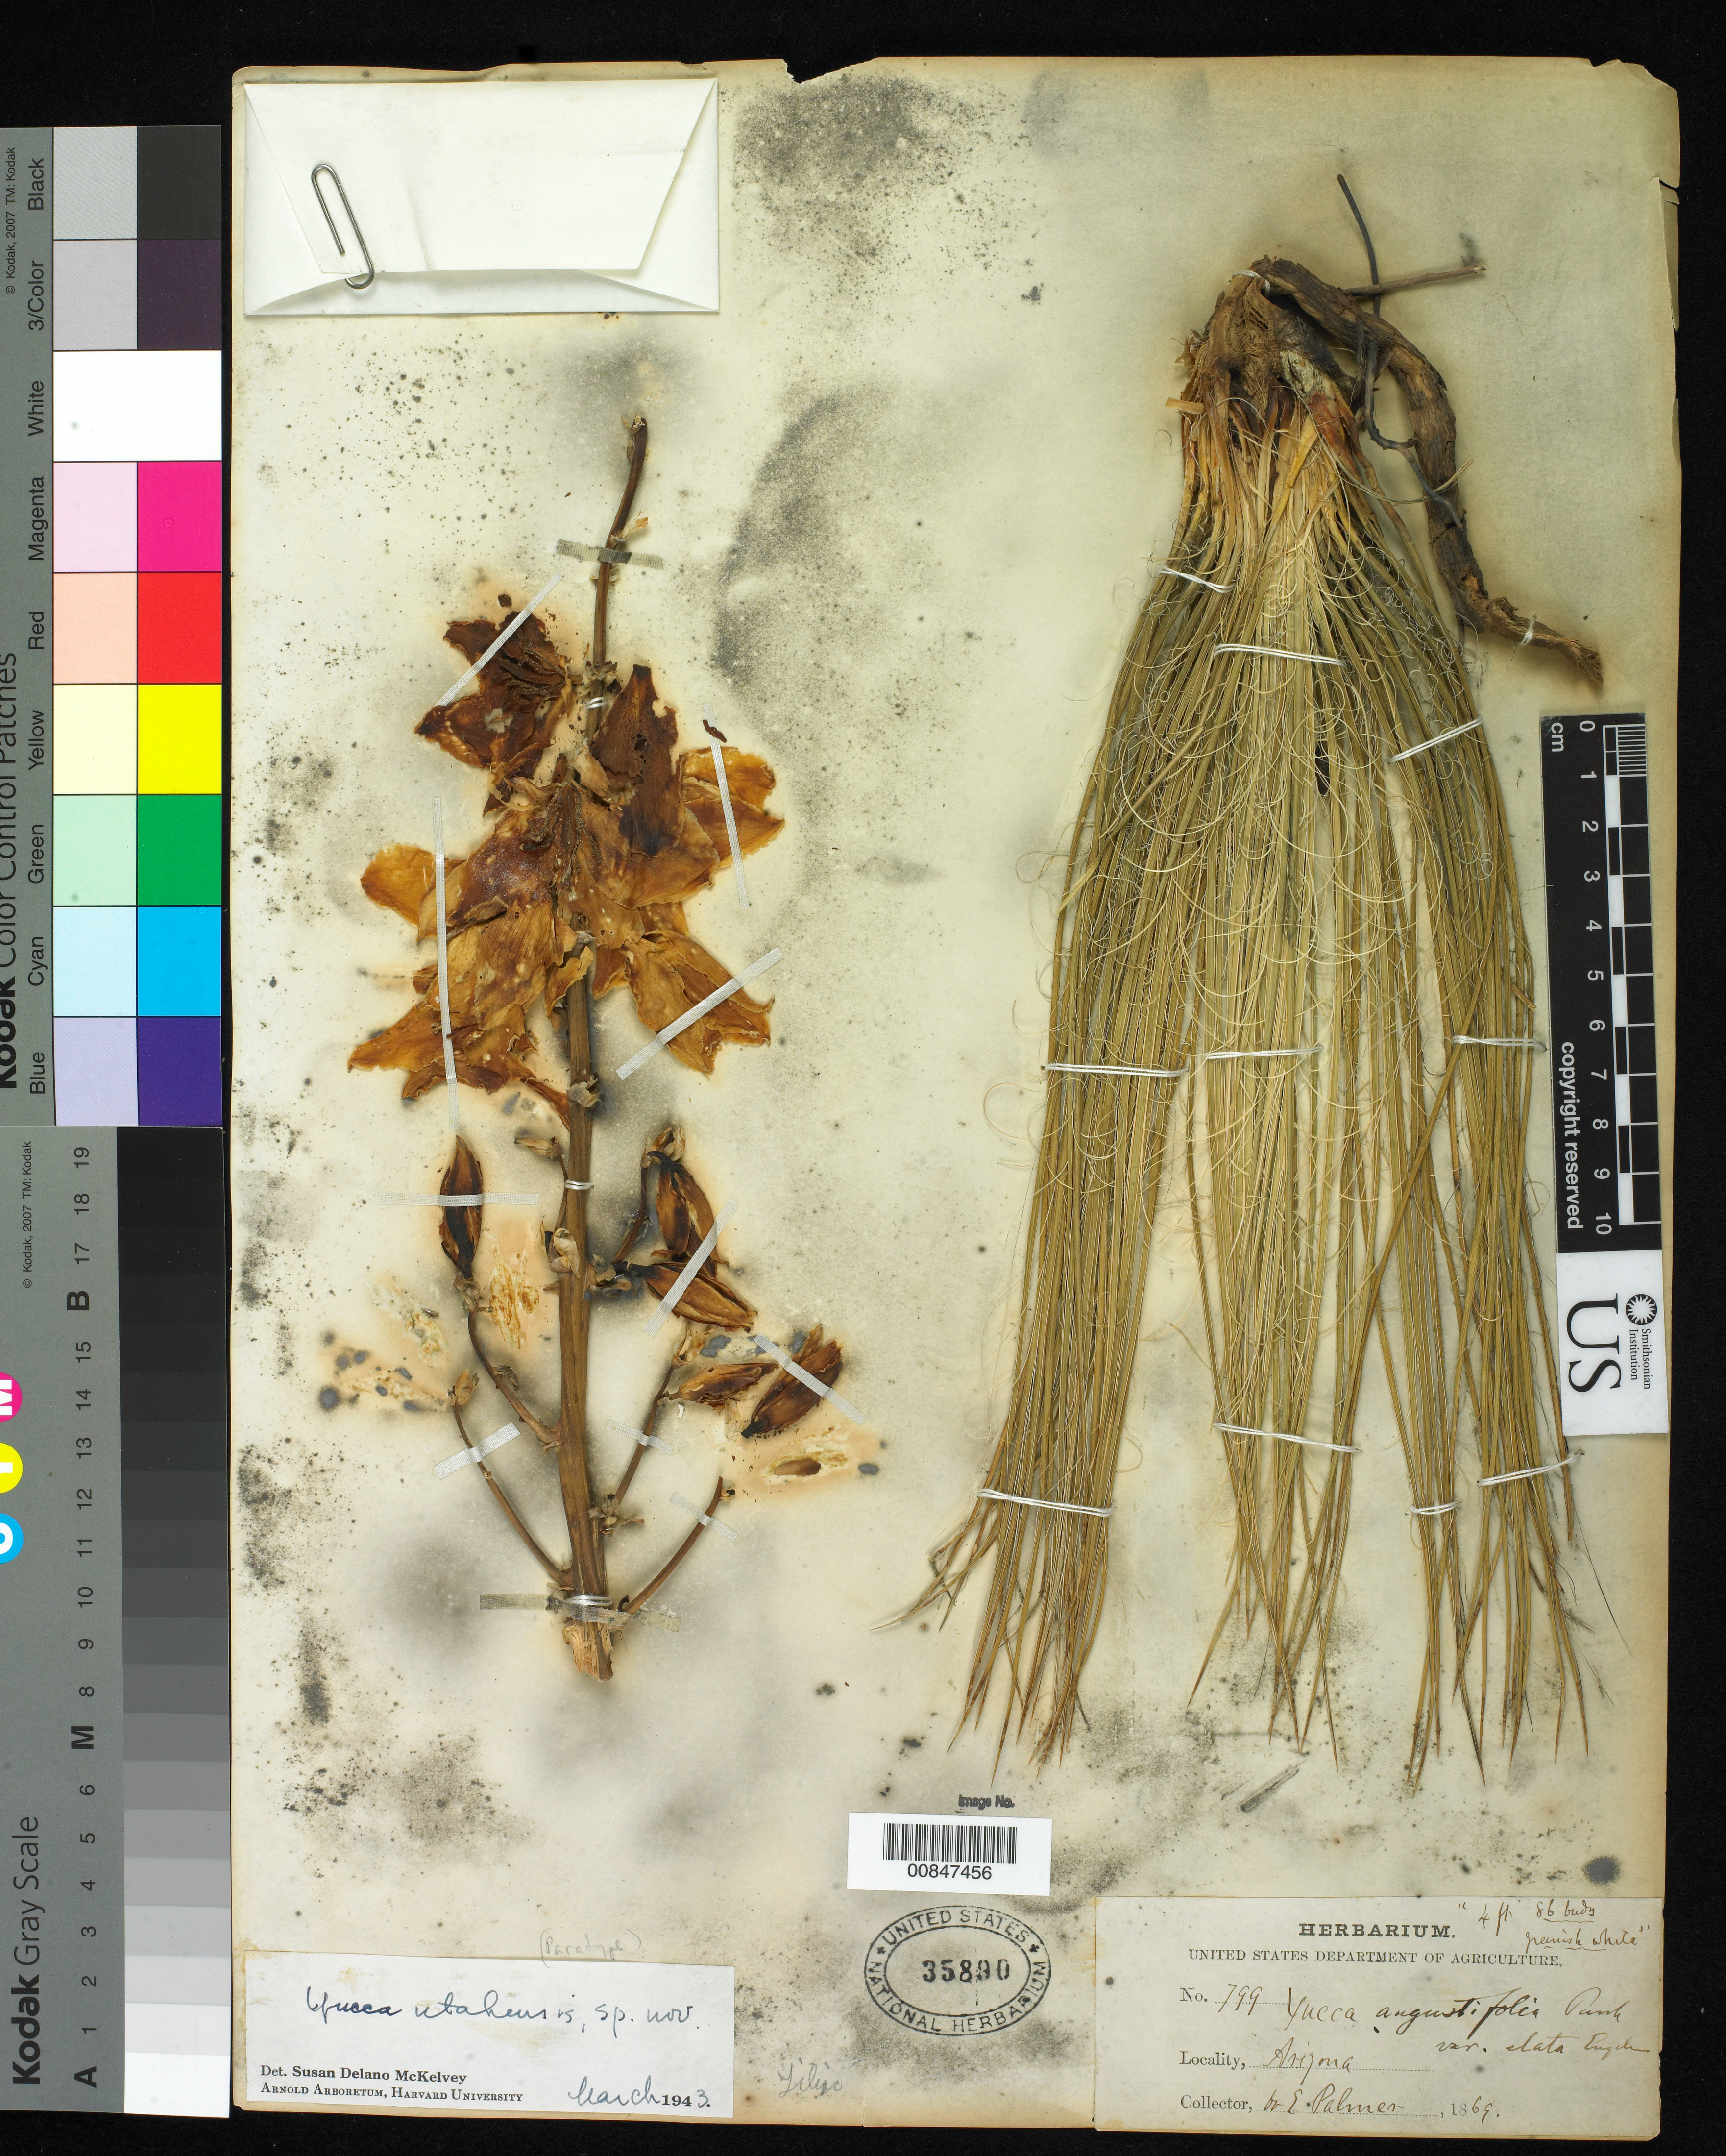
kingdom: Plantae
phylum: Tracheophyta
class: Liliopsida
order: Asparagales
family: Asparagaceae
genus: Yucca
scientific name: Yucca angustifolia var. radiosa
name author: Engelm.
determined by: McKelvey, S. A.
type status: Possible Syntype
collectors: E. Palmer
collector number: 799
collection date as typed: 1869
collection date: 1869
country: United States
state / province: Arizona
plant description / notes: Annotated (by Engelman?) as Yucca angustifolia var. elata Engelm., an illegitimate (superfluous) name (Y. angustifolia var. radiosa Engelm. cited as synonym).; Also a possible syntype of Yucca angustifolia var. elata Engelm., nom. illeg. superfl. (and paratype of Yucca utahensis McKelvey).; Superfluous name, illegitimate renaming of Yucca angustifolia var. radiosa Engelm. 1871 (cited as synonym).; Also a possible syntype of Yucca angustifolia var. radiosa Engelm. (and paratype of Yucca utahensis McKelvey).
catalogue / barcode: US 35890